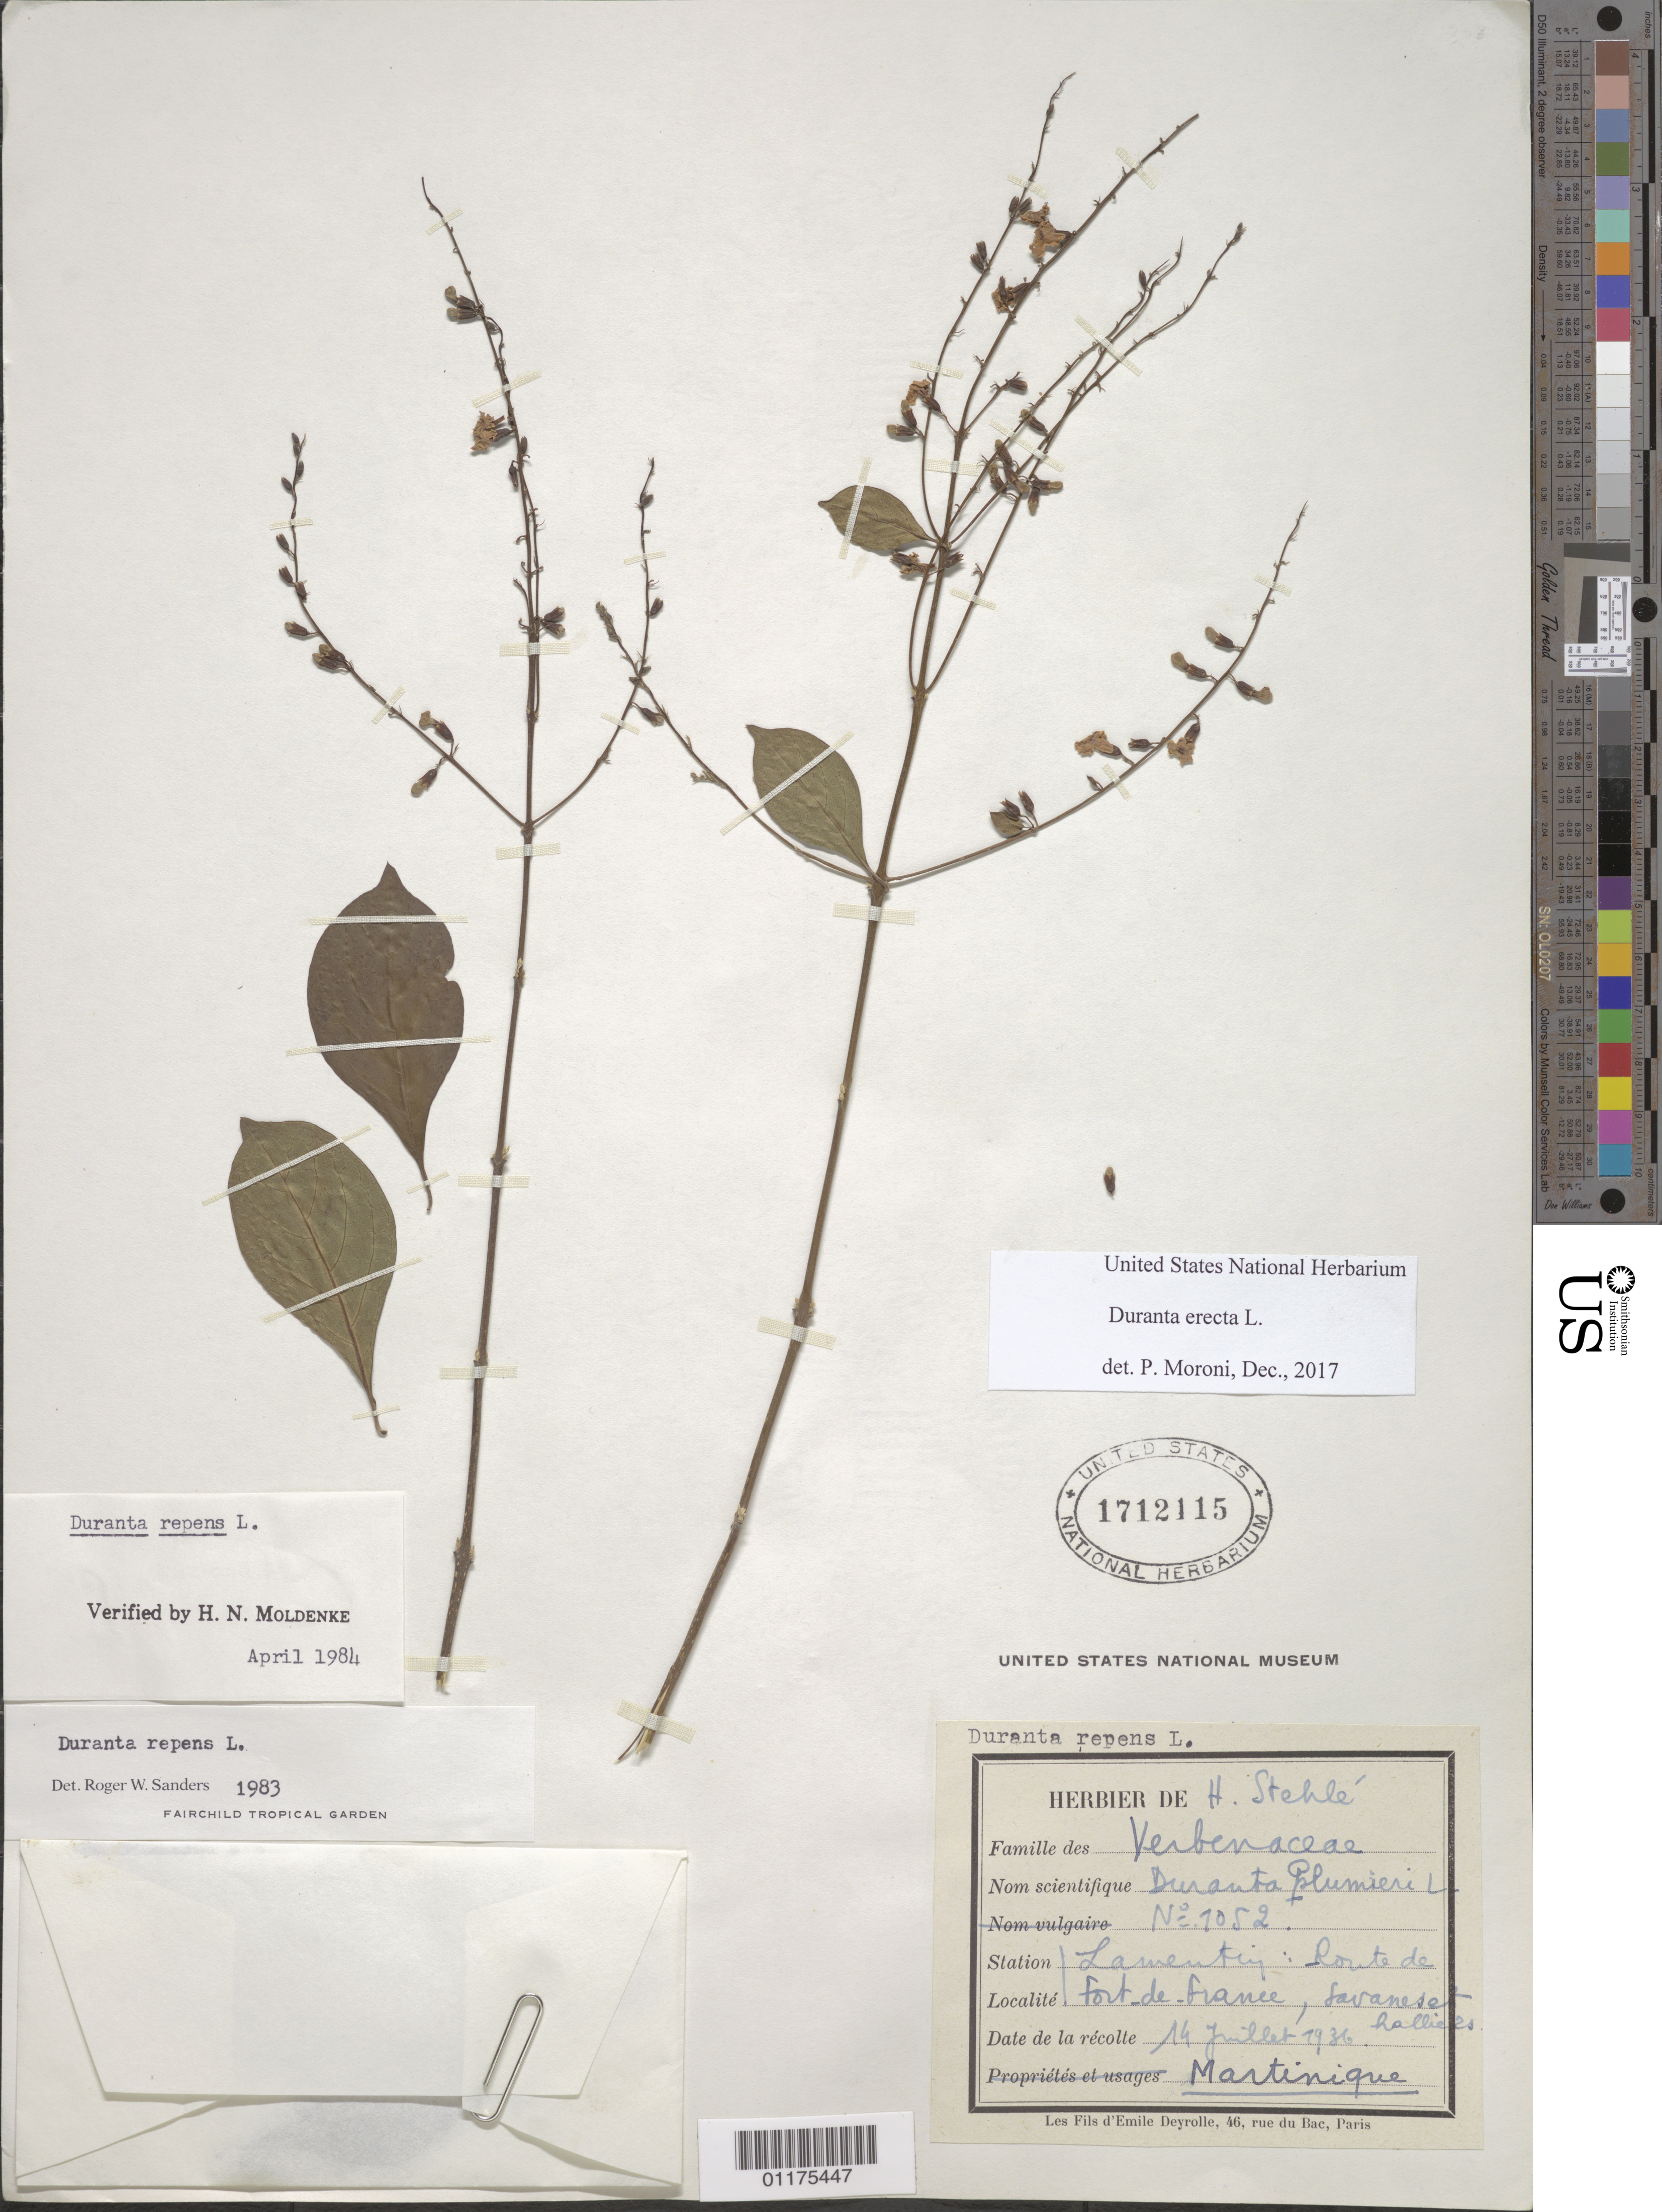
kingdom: Plantae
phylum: Tracheophyta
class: Magnoliopsida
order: Lamiales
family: Verbenaceae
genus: Duranta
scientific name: Duranta repens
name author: L.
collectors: H. Stehlé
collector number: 7052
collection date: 1936-07-14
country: Martinique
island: Martinique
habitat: Thickets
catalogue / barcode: US 1712115